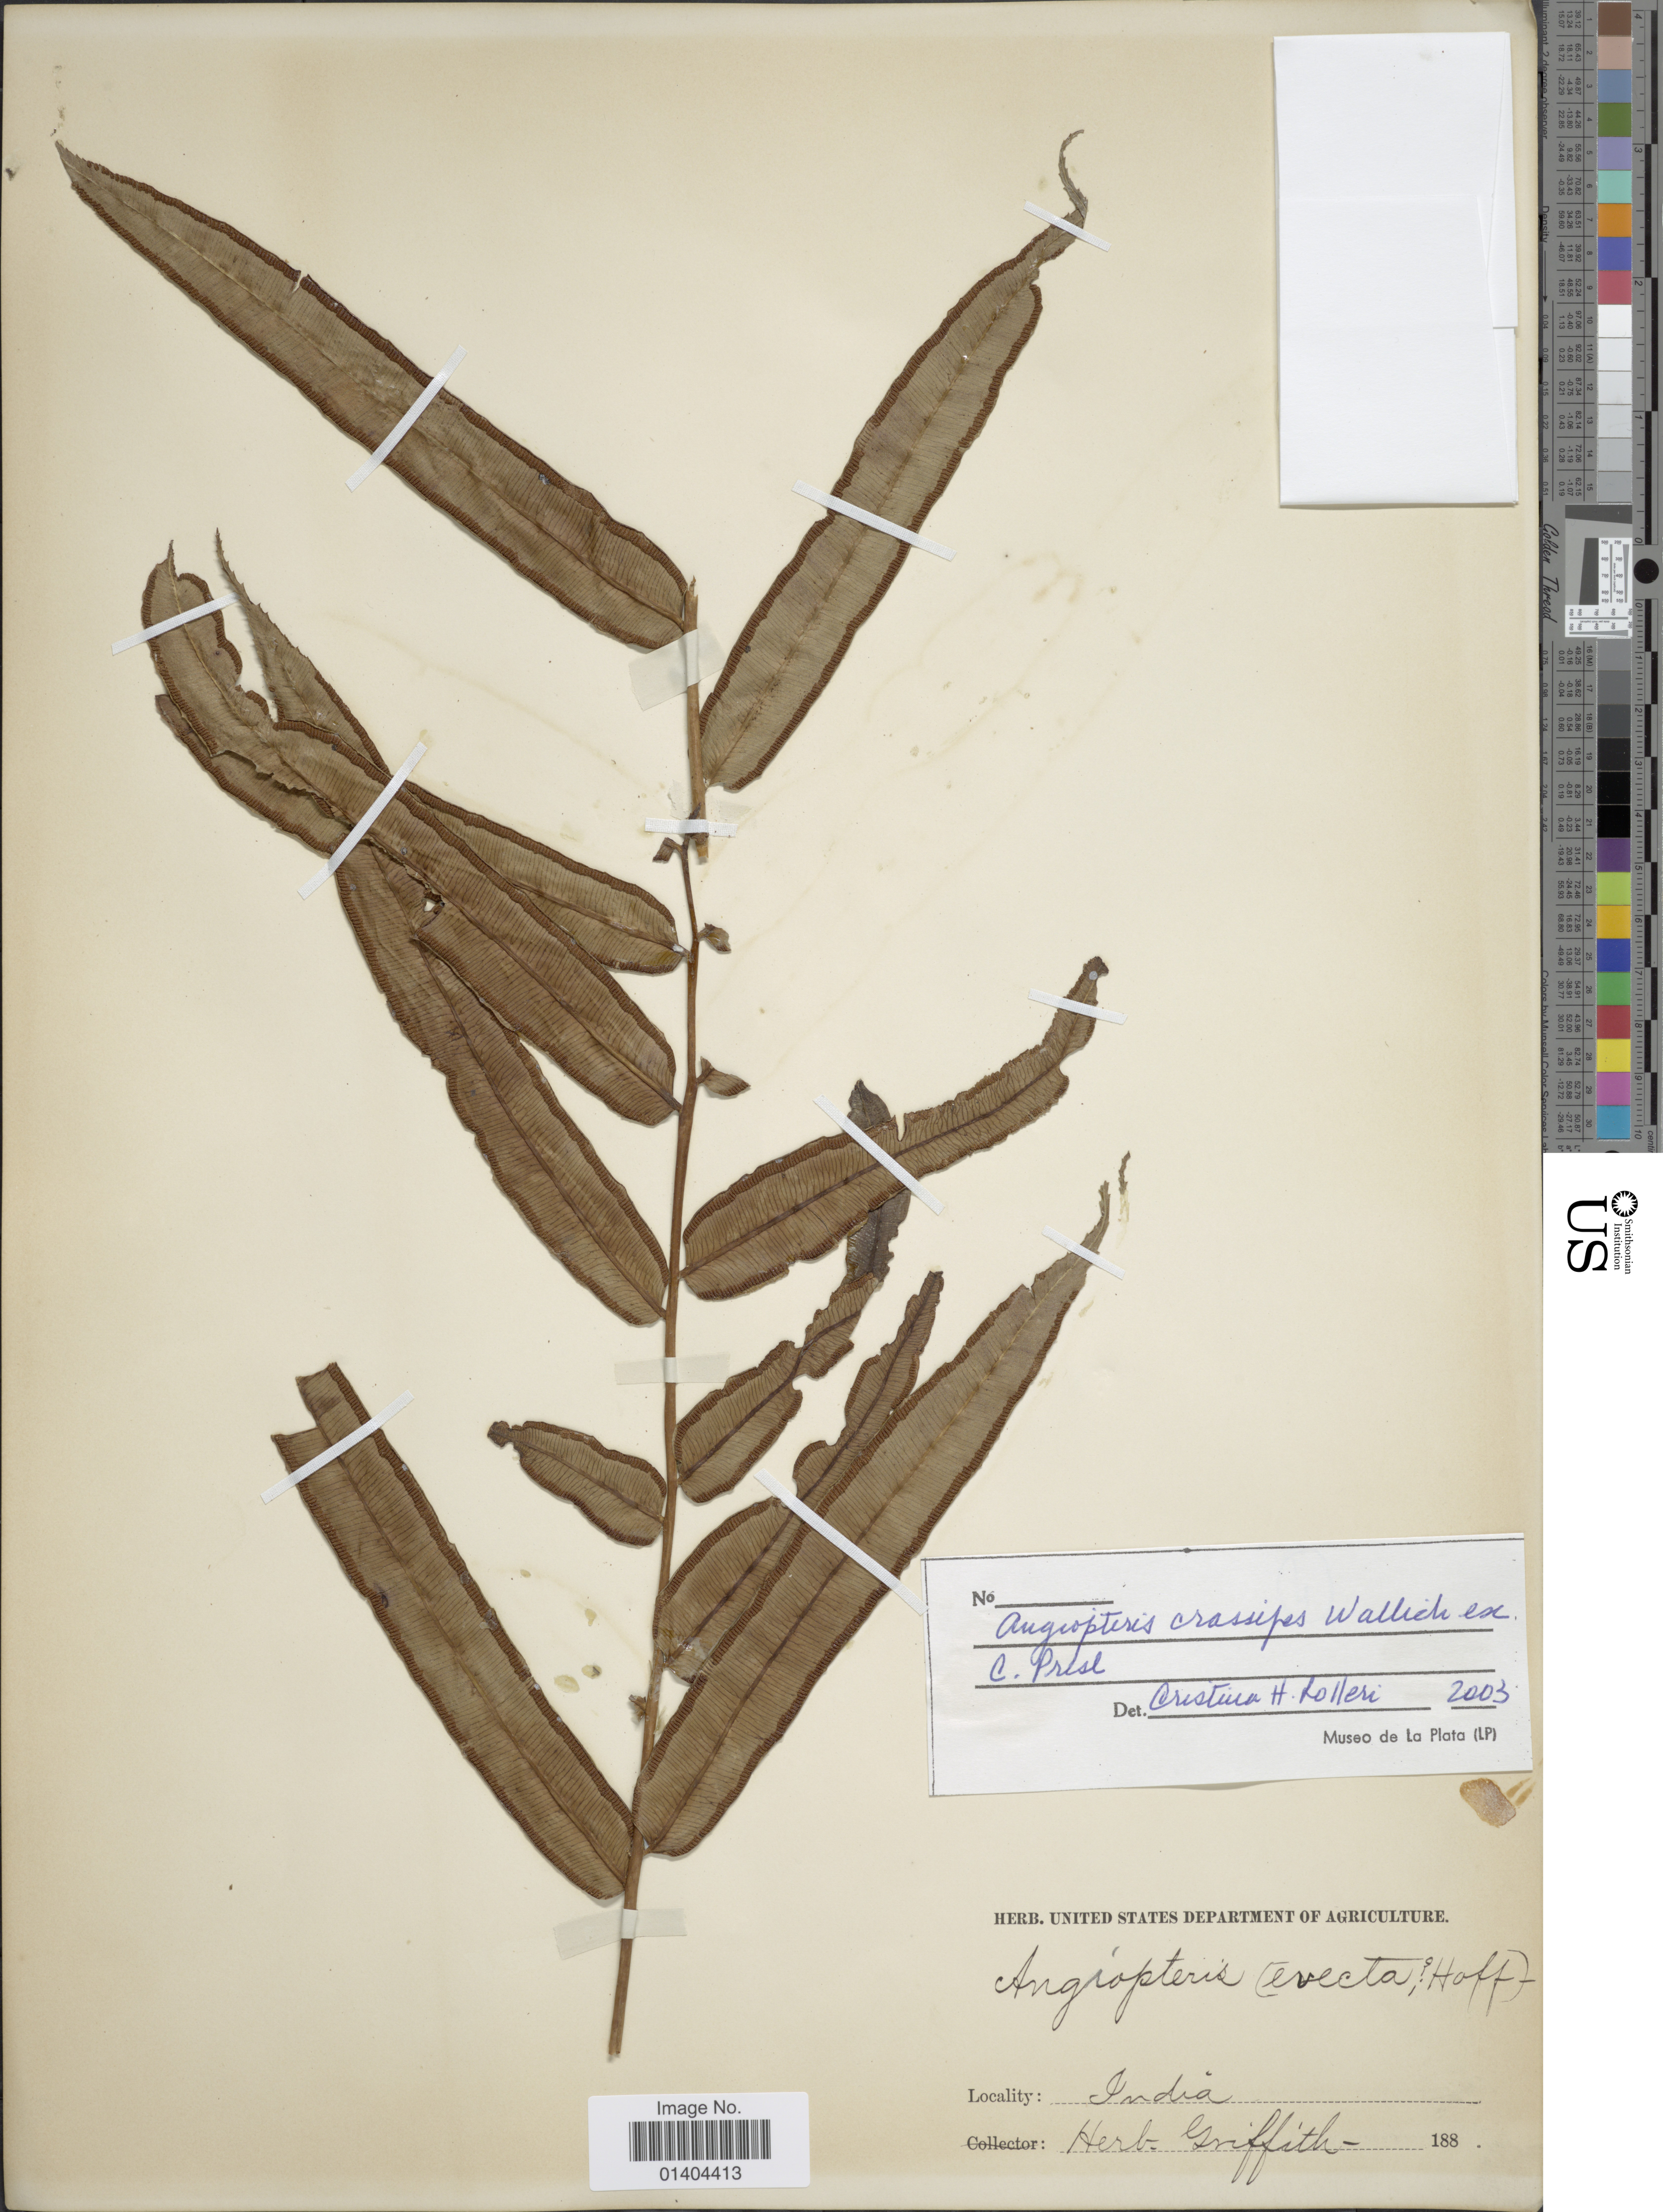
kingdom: Plantae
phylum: Tracheophyta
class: Polypodiopsida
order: Marattiales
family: Marattiaceae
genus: Angiopteris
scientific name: Angiopteris crassipes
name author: Wall. ex C. Presl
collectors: ex herb. Griffith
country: India